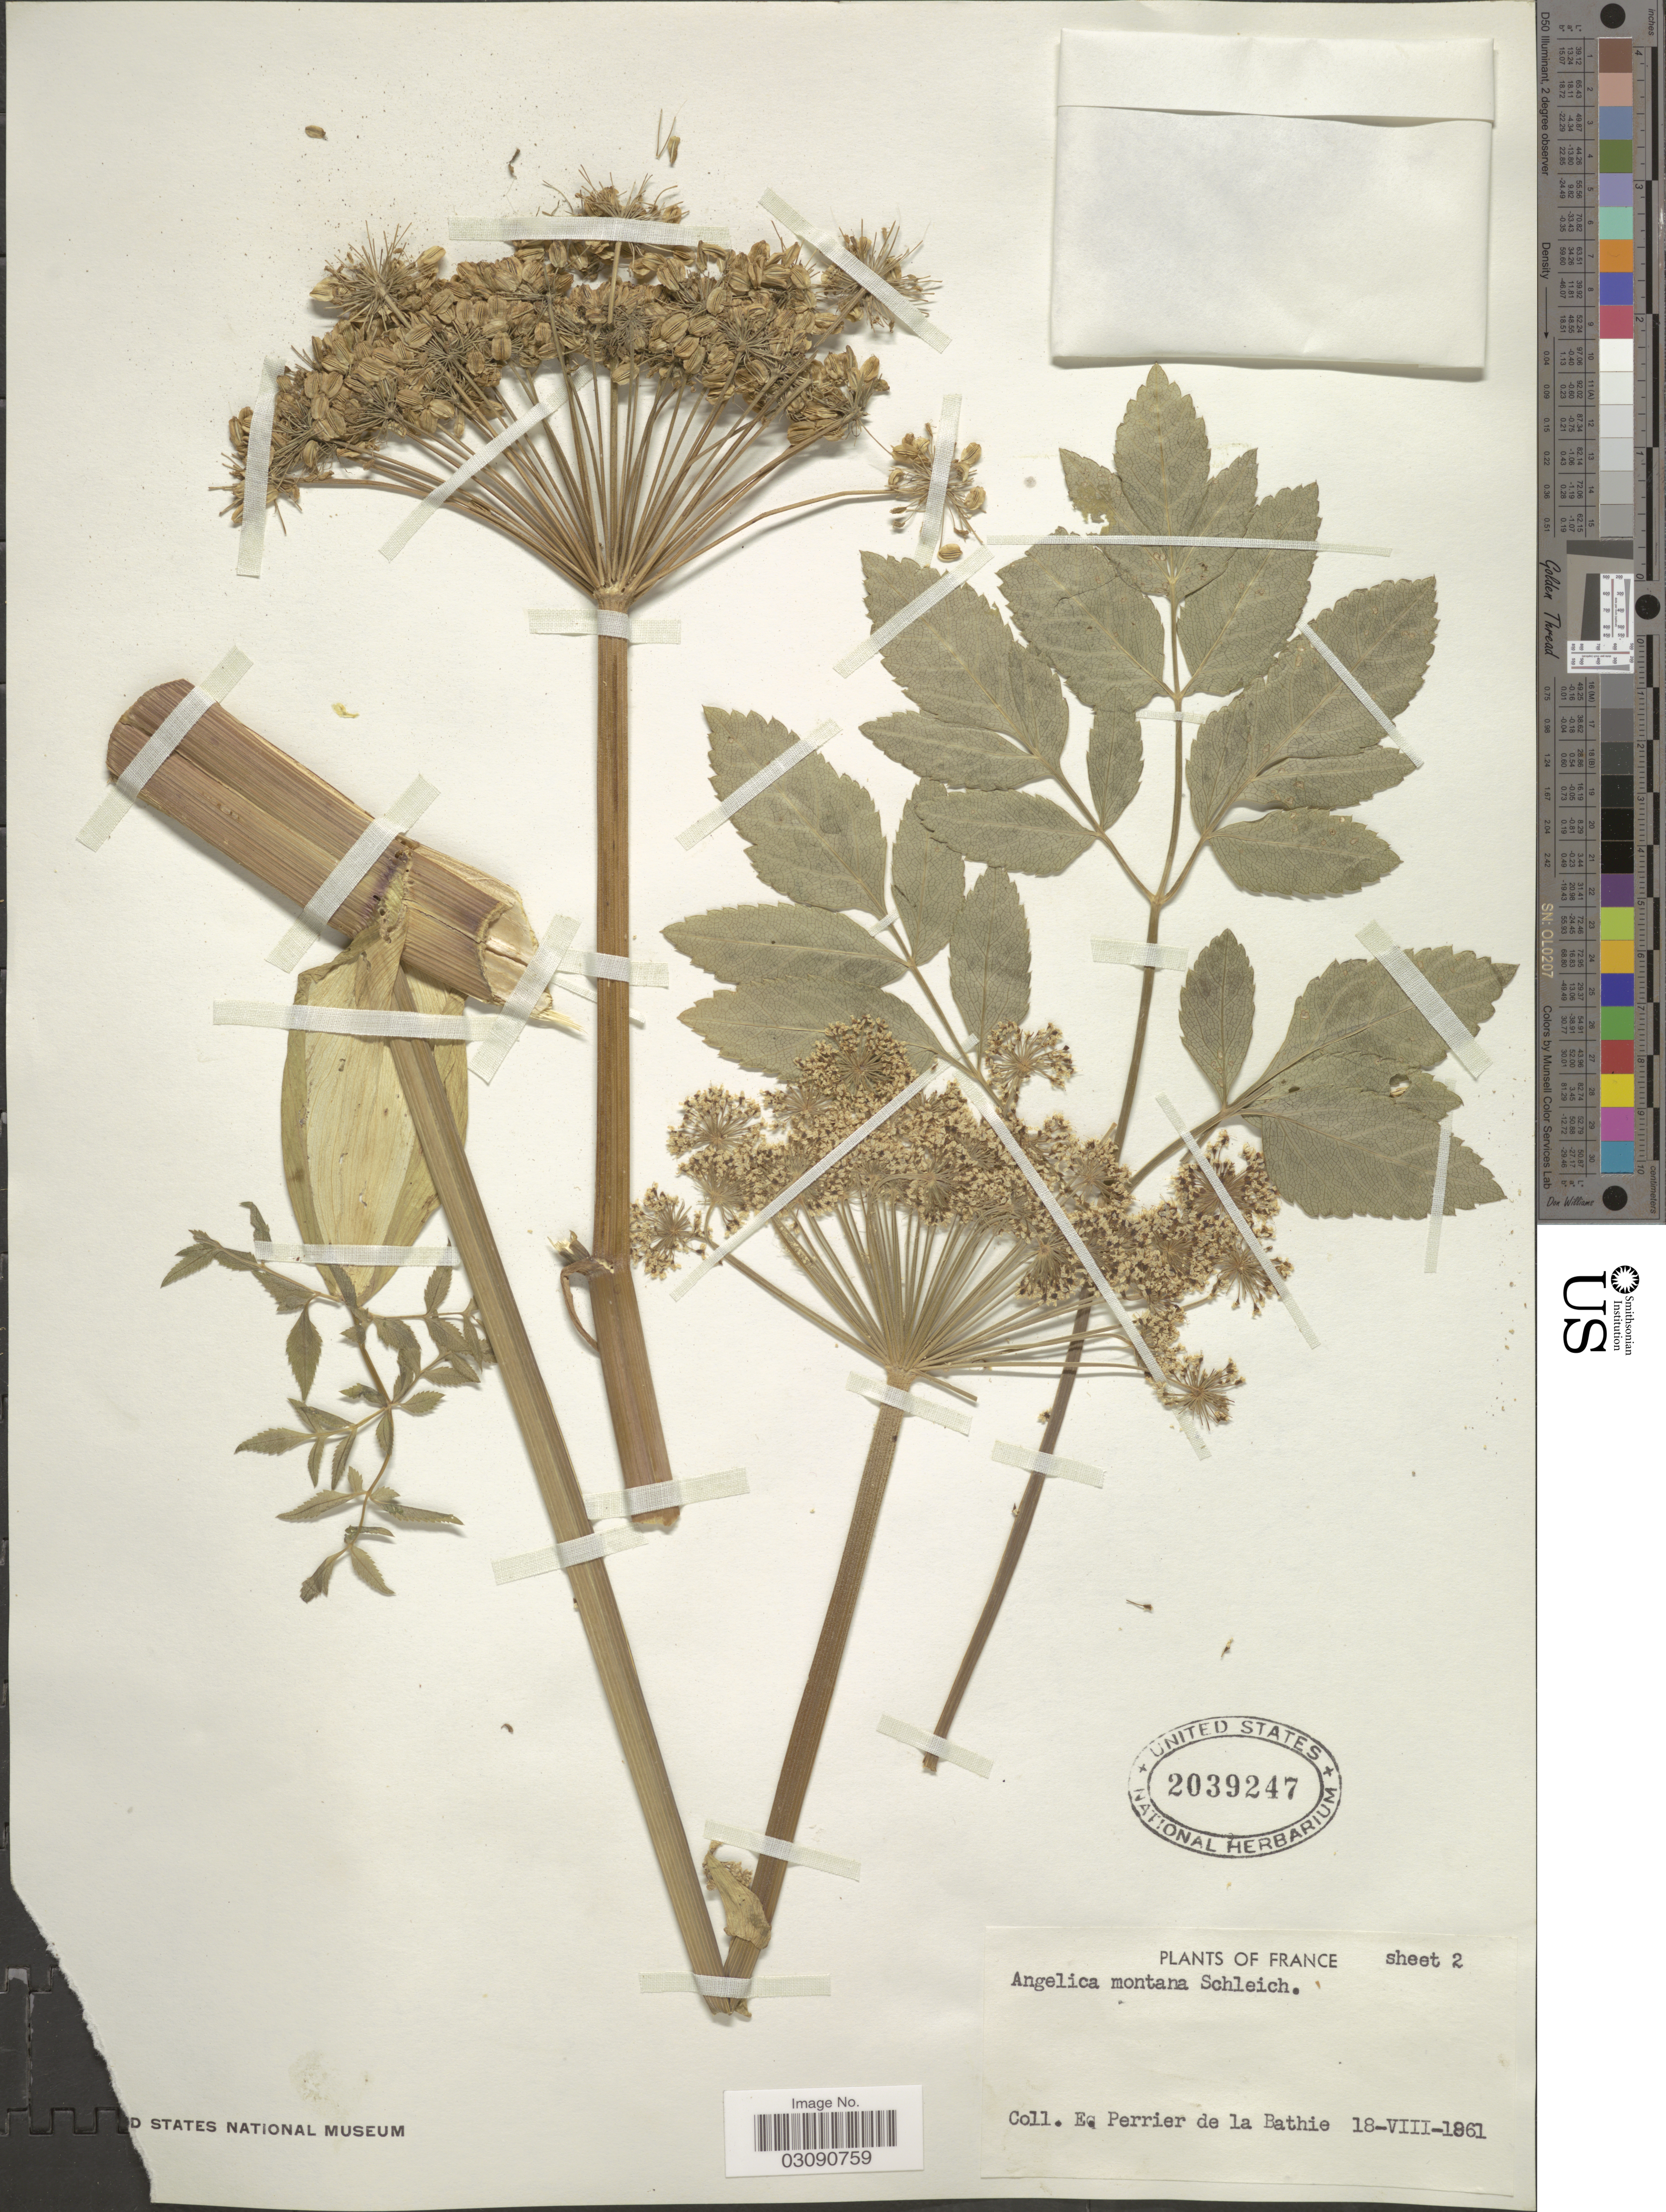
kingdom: Plantae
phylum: Tracheophyta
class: Magnoliopsida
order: Apiales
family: Apiaceae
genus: Angelica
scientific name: Angelica montana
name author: Brot.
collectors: E. Perrier de la Bâthie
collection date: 1861-08-18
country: France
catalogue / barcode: US 2039247